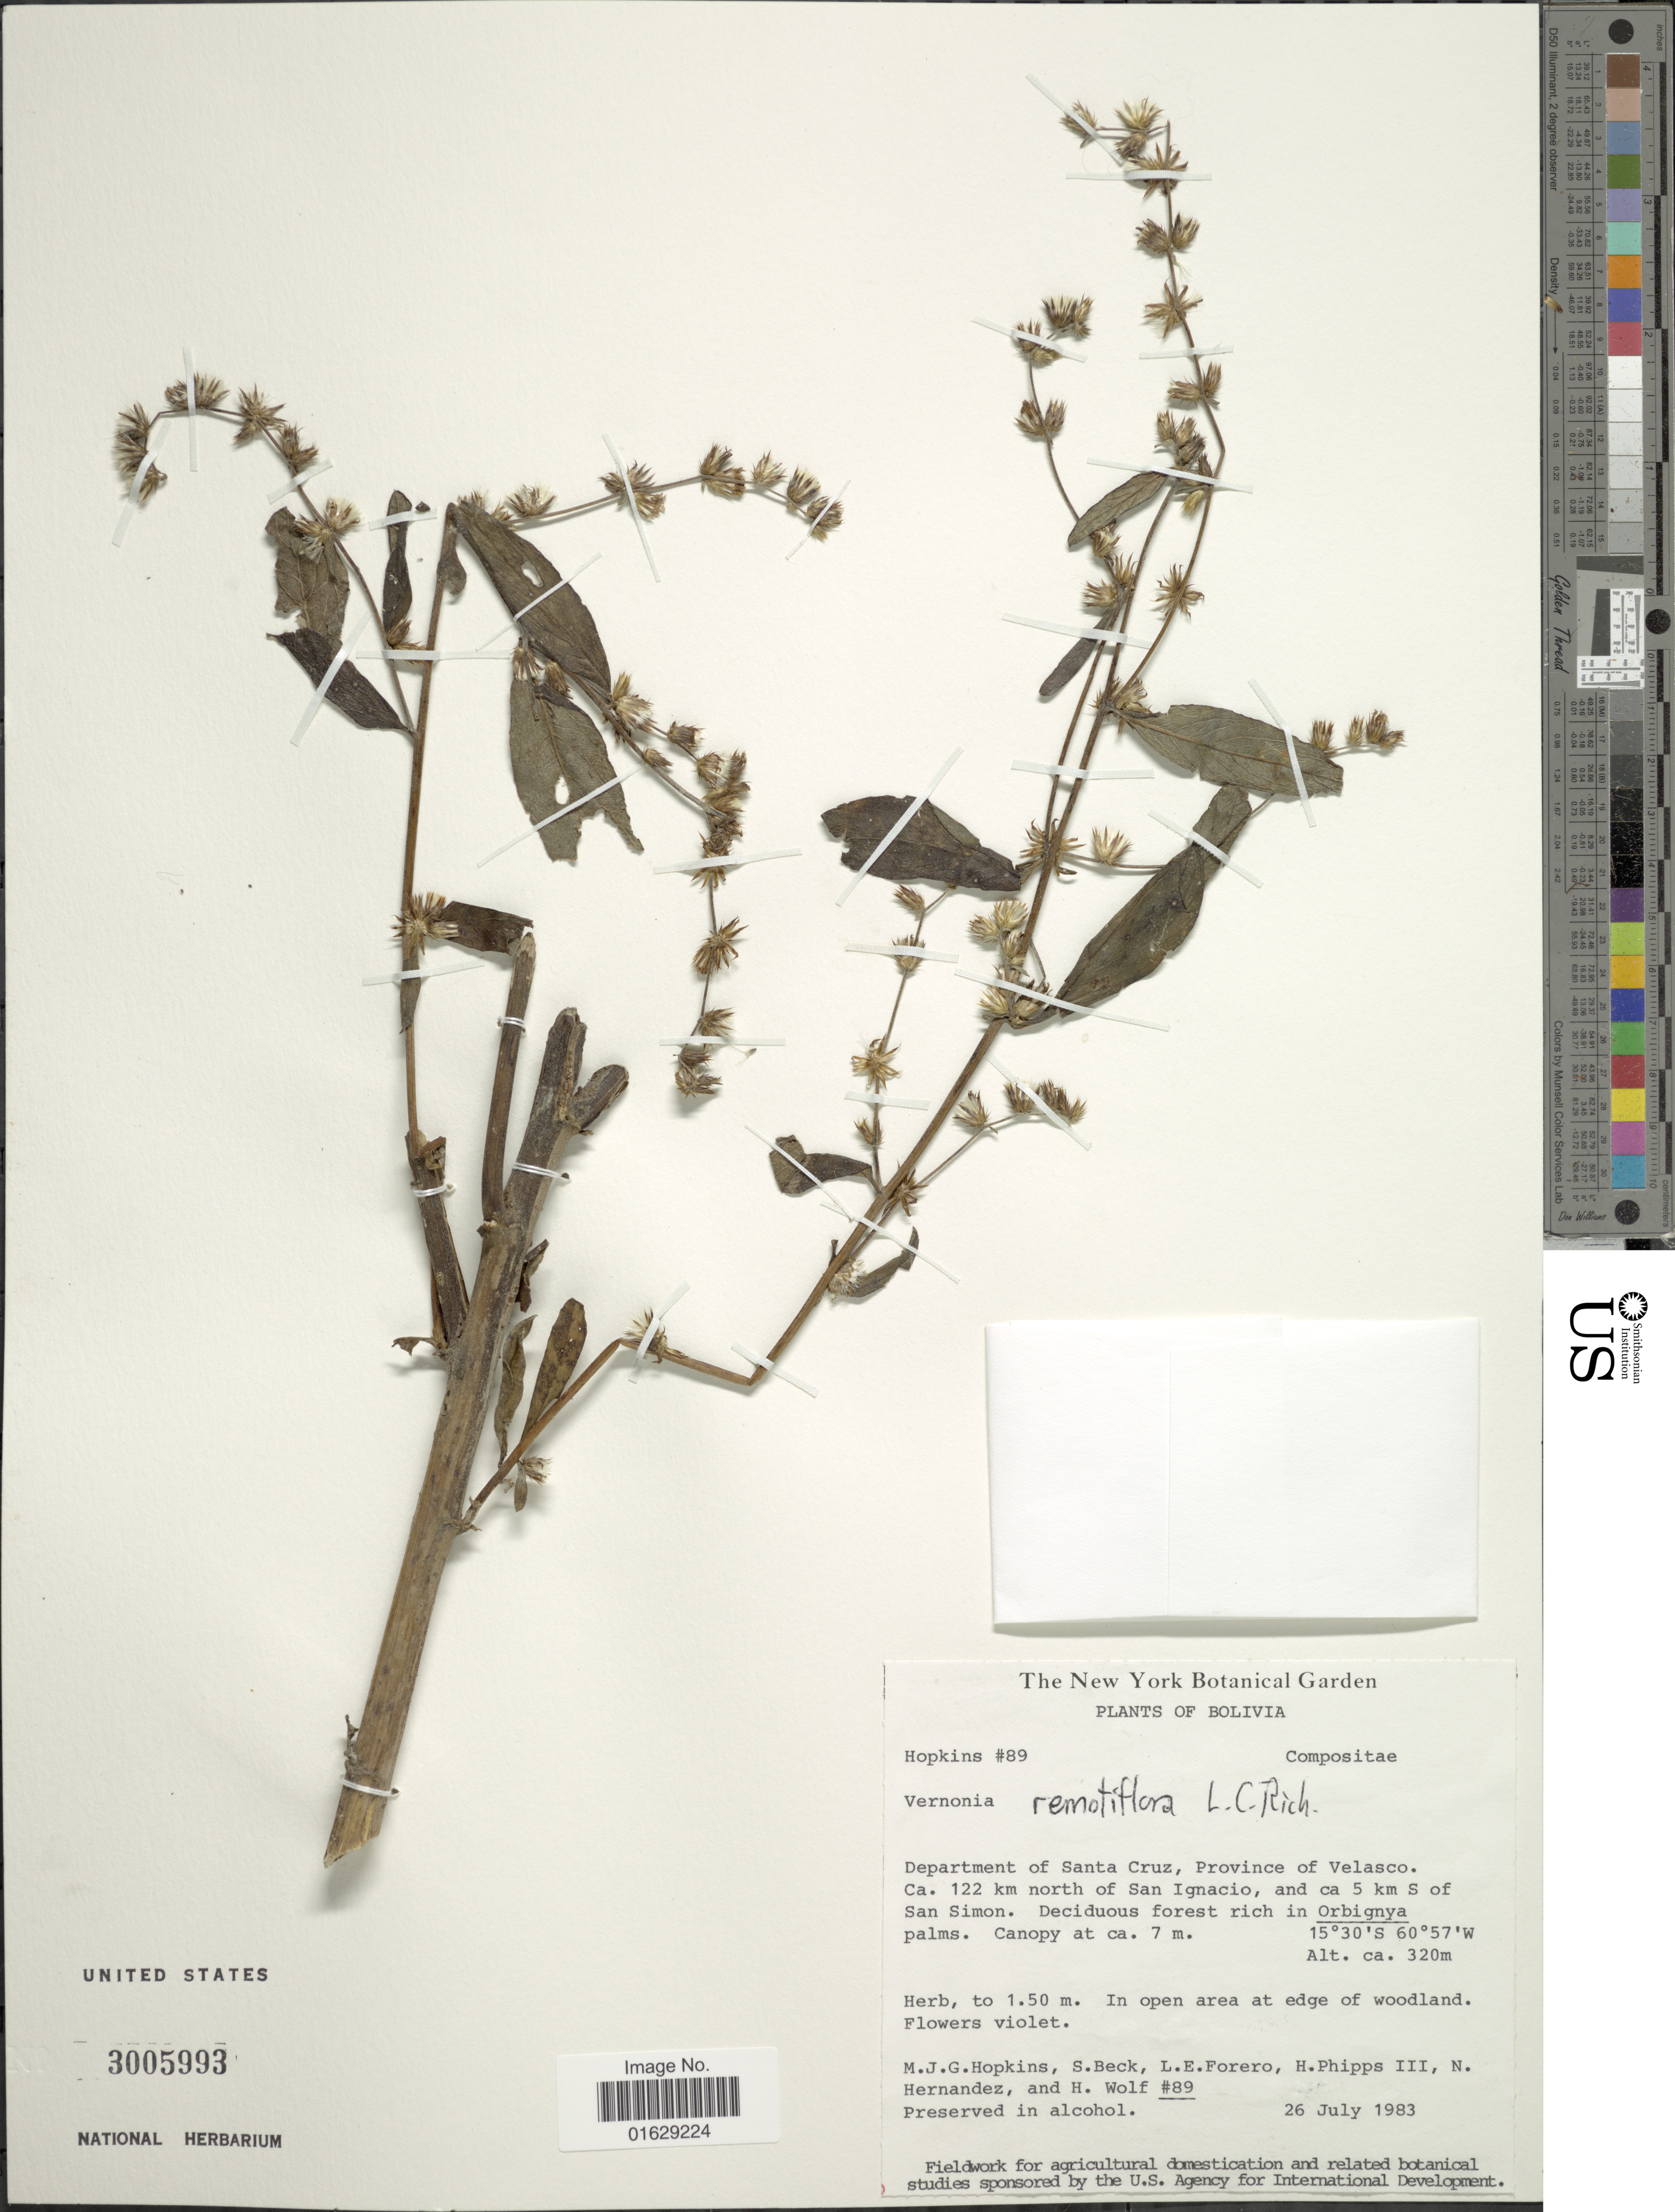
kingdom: Plantae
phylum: Tracheophyta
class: Magnoliopsida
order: Asterales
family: Asteraceae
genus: Lepidaploa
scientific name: Lepidaploa remotiflora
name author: (Rich.) H. Rob.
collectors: M. J. G. Hopkins, S. G. Beck, L. Forero, H. Phipps & et al.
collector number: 89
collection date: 1983-07-26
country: Bolivia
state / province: Santa Cruz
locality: Department of Santa Cruz, Province of Velasco, Ca. 122 km north of San Ignacio, and ca 5 km S of San Simon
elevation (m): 320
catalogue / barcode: US 3005993